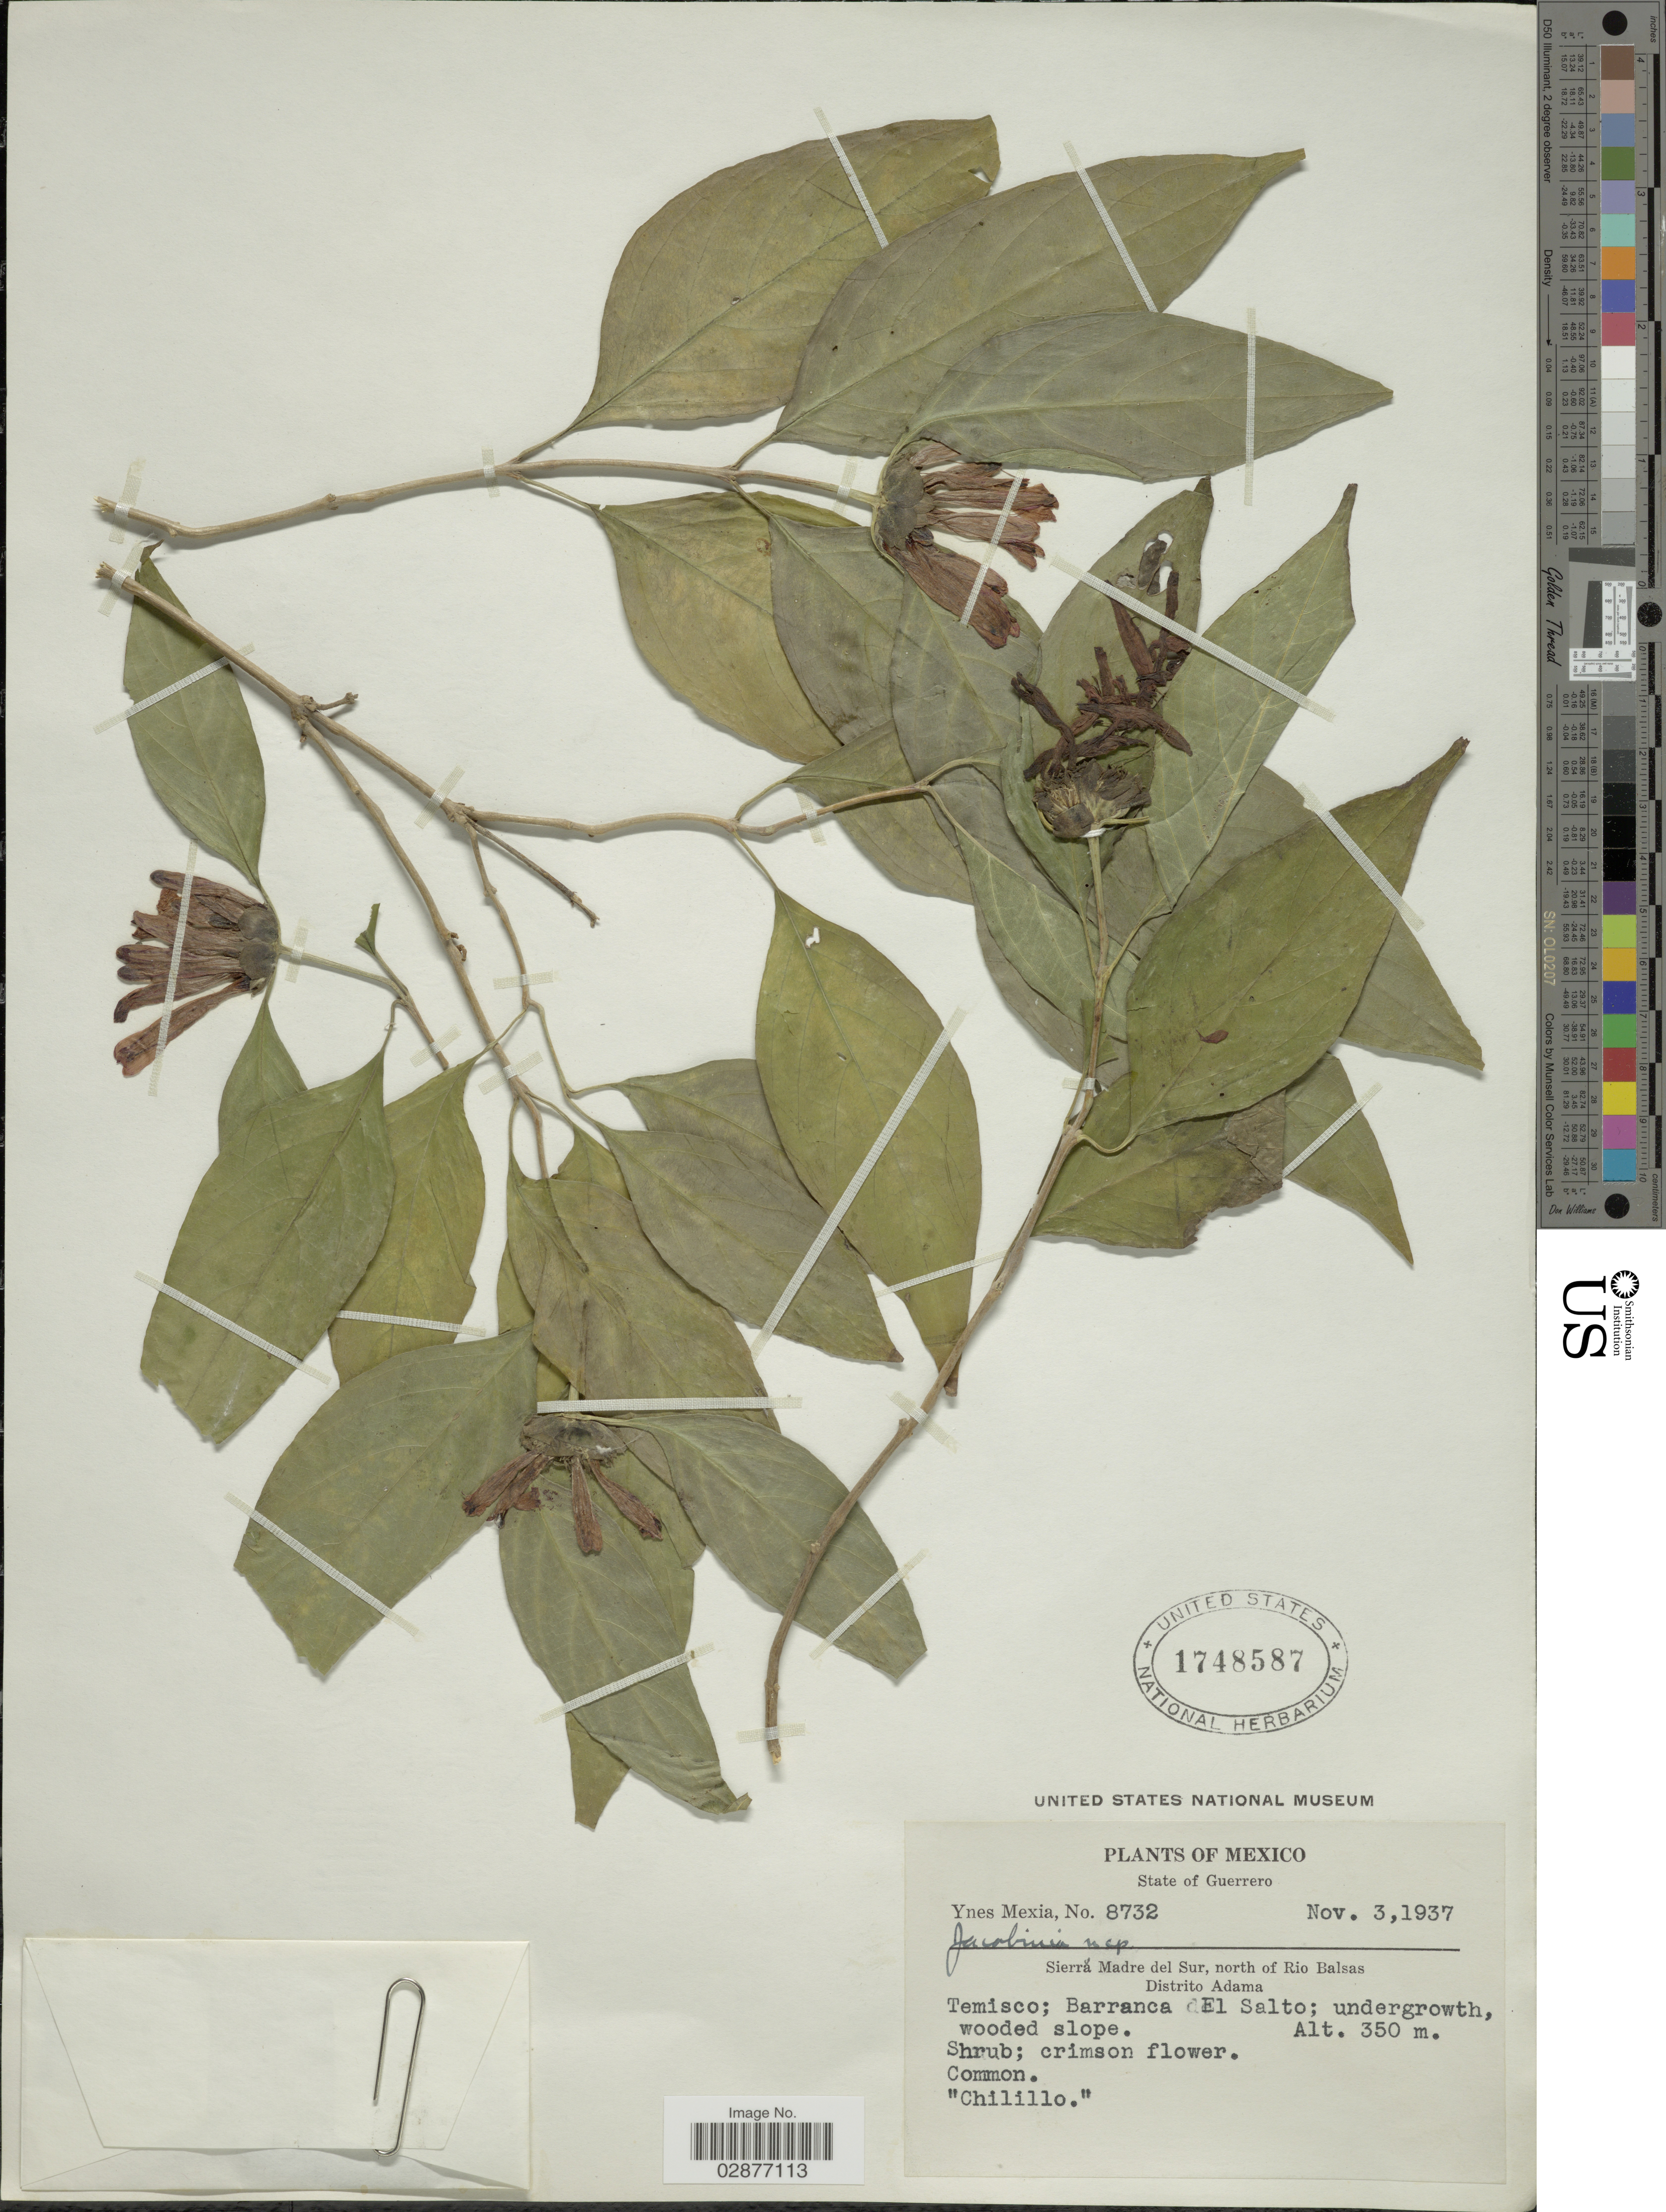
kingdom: Plantae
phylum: Tracheophyta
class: Magnoliopsida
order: Lamiales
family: Acanthaceae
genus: Justicia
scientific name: Justicia mexicana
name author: Rose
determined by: Daniel, Thomas F.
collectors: Y. Mexia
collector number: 8732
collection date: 1937-11-03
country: Mexico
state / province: Guerrero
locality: Sierra Madre del Sur, north of Rio Balsas. Distrito Adama. Temisco; Barranca El Salto.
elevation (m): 350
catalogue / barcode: US 1748587